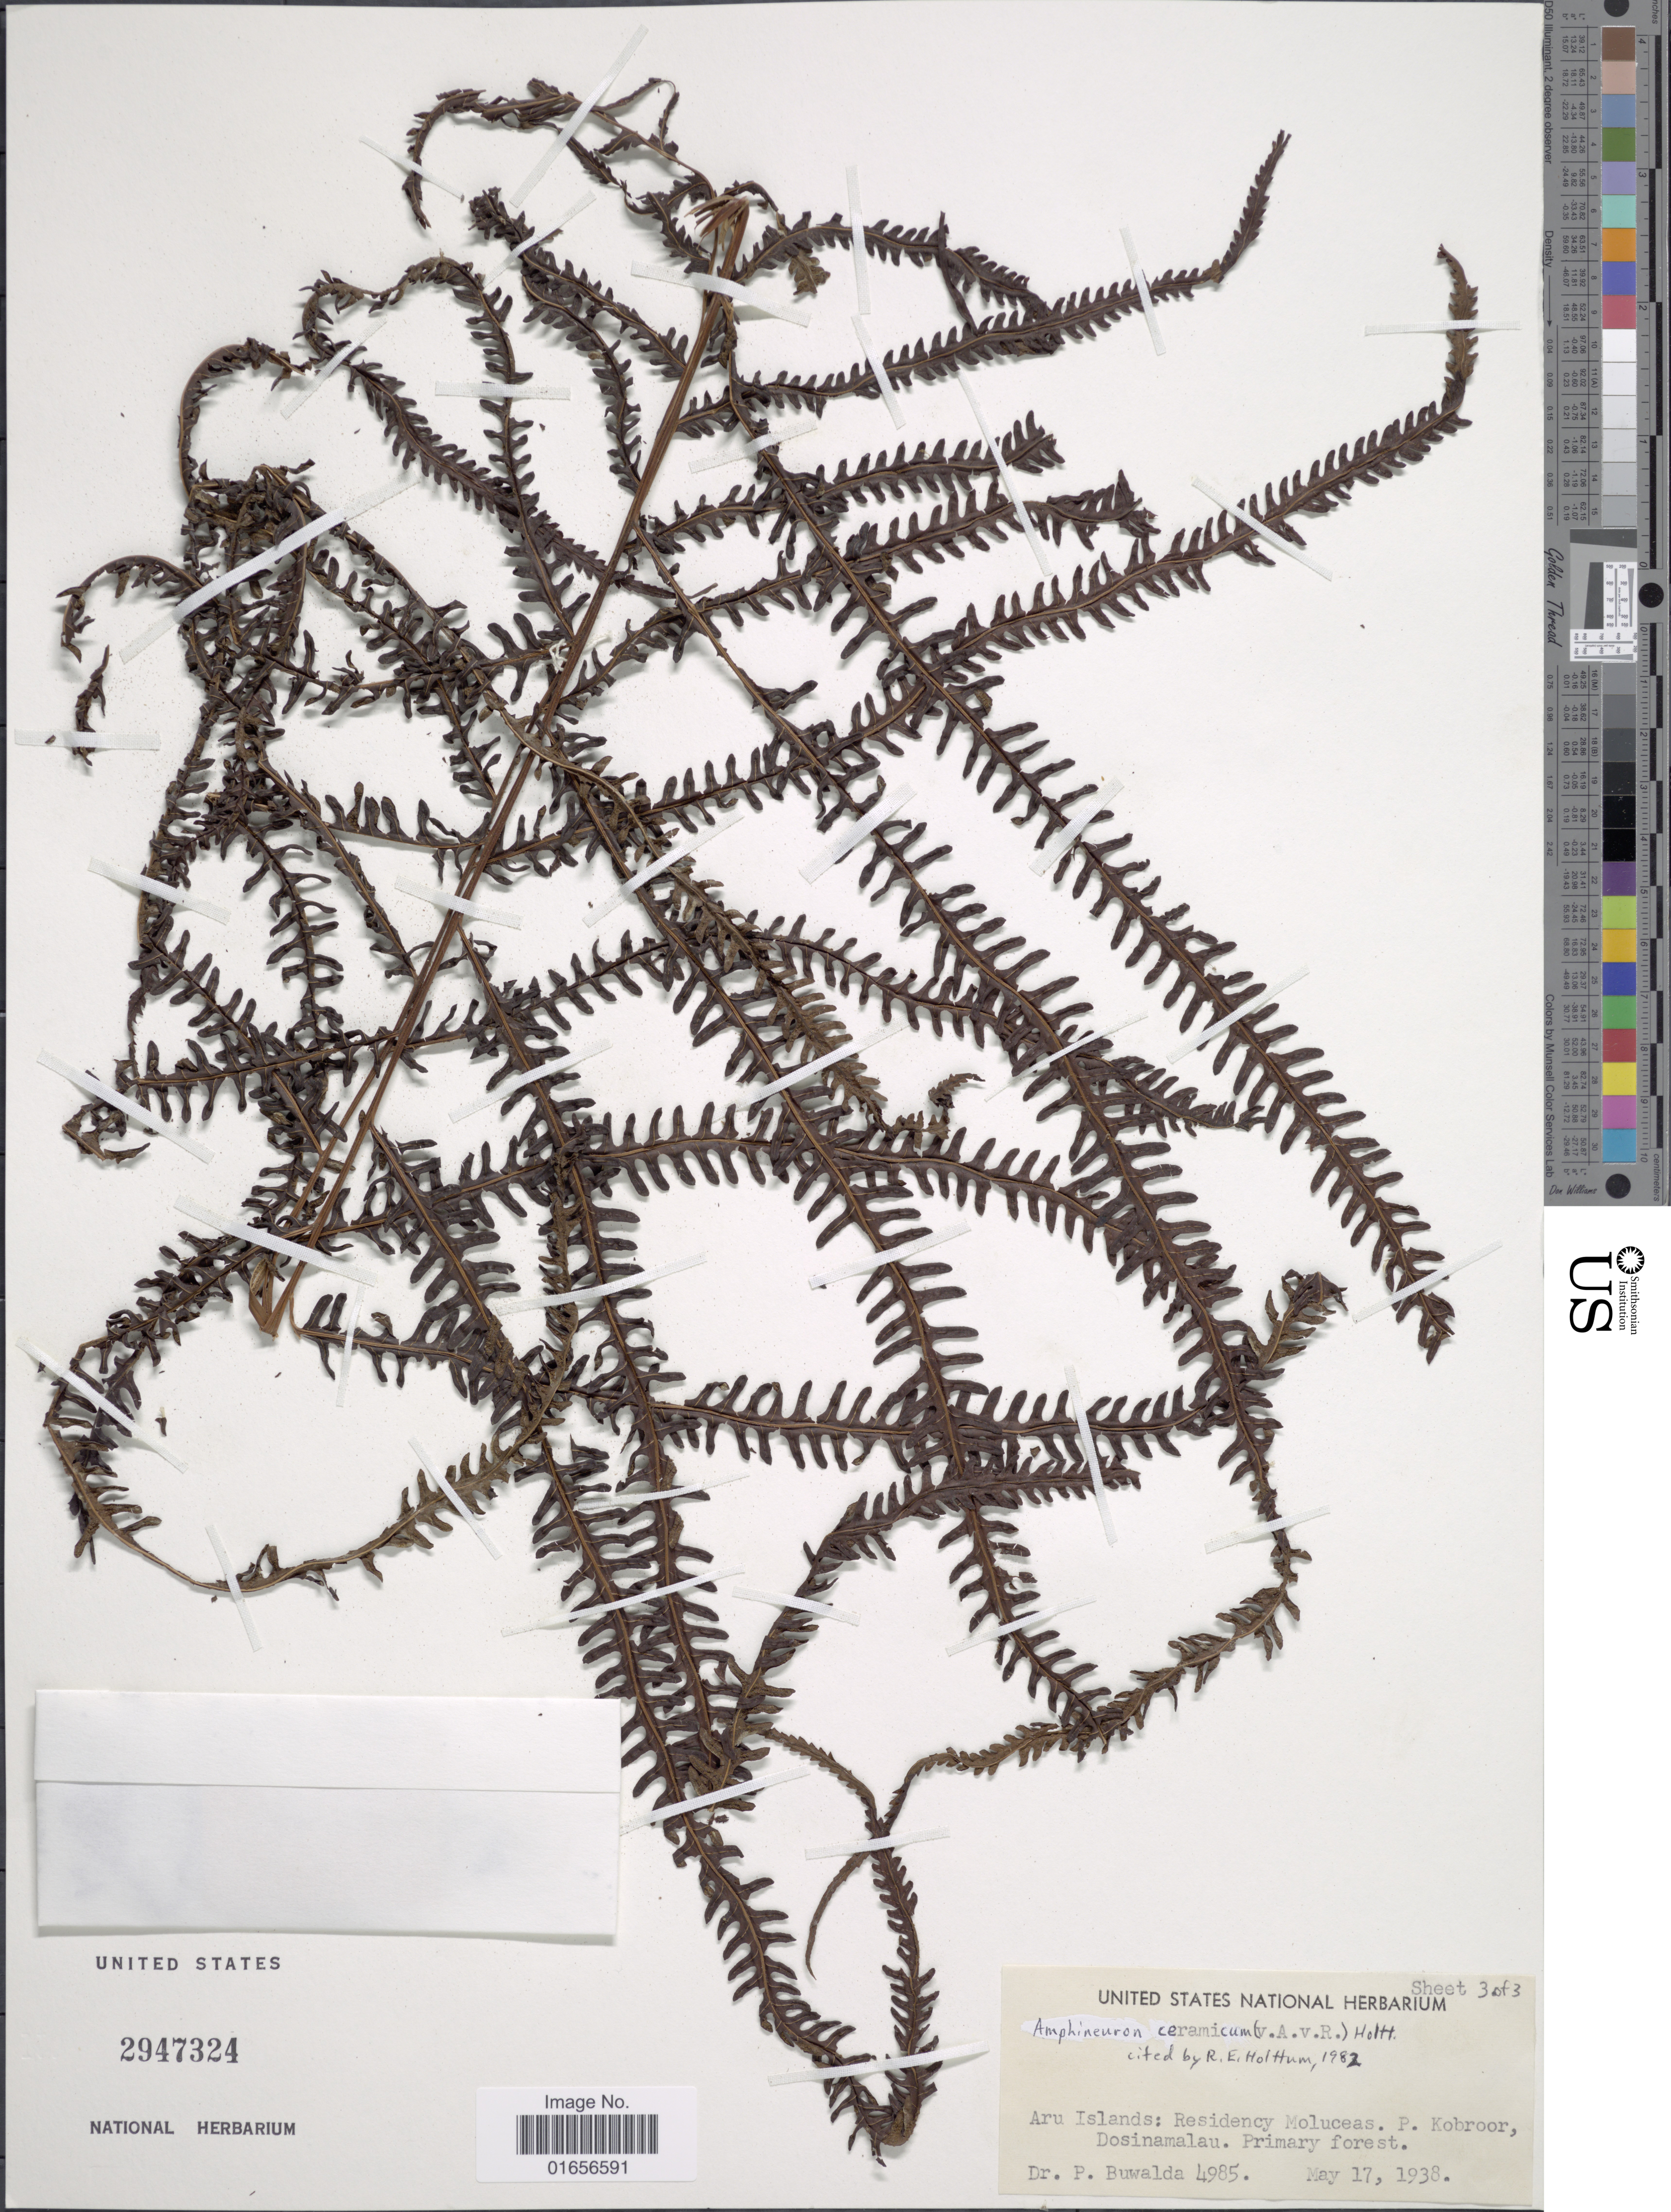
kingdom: Plantae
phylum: Tracheophyta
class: Polypodiopsida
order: Polypodiales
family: Thelypteridaceae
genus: Amphineuron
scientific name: Amphineuron ceramicum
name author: (Alderw.) Holttum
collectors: P. Buwalda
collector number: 4985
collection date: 1938-05-17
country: Indonesia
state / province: Maluku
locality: Aru Islands: residency Moluceas. P. Kobroor, Dosinamalau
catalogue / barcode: US 2947324